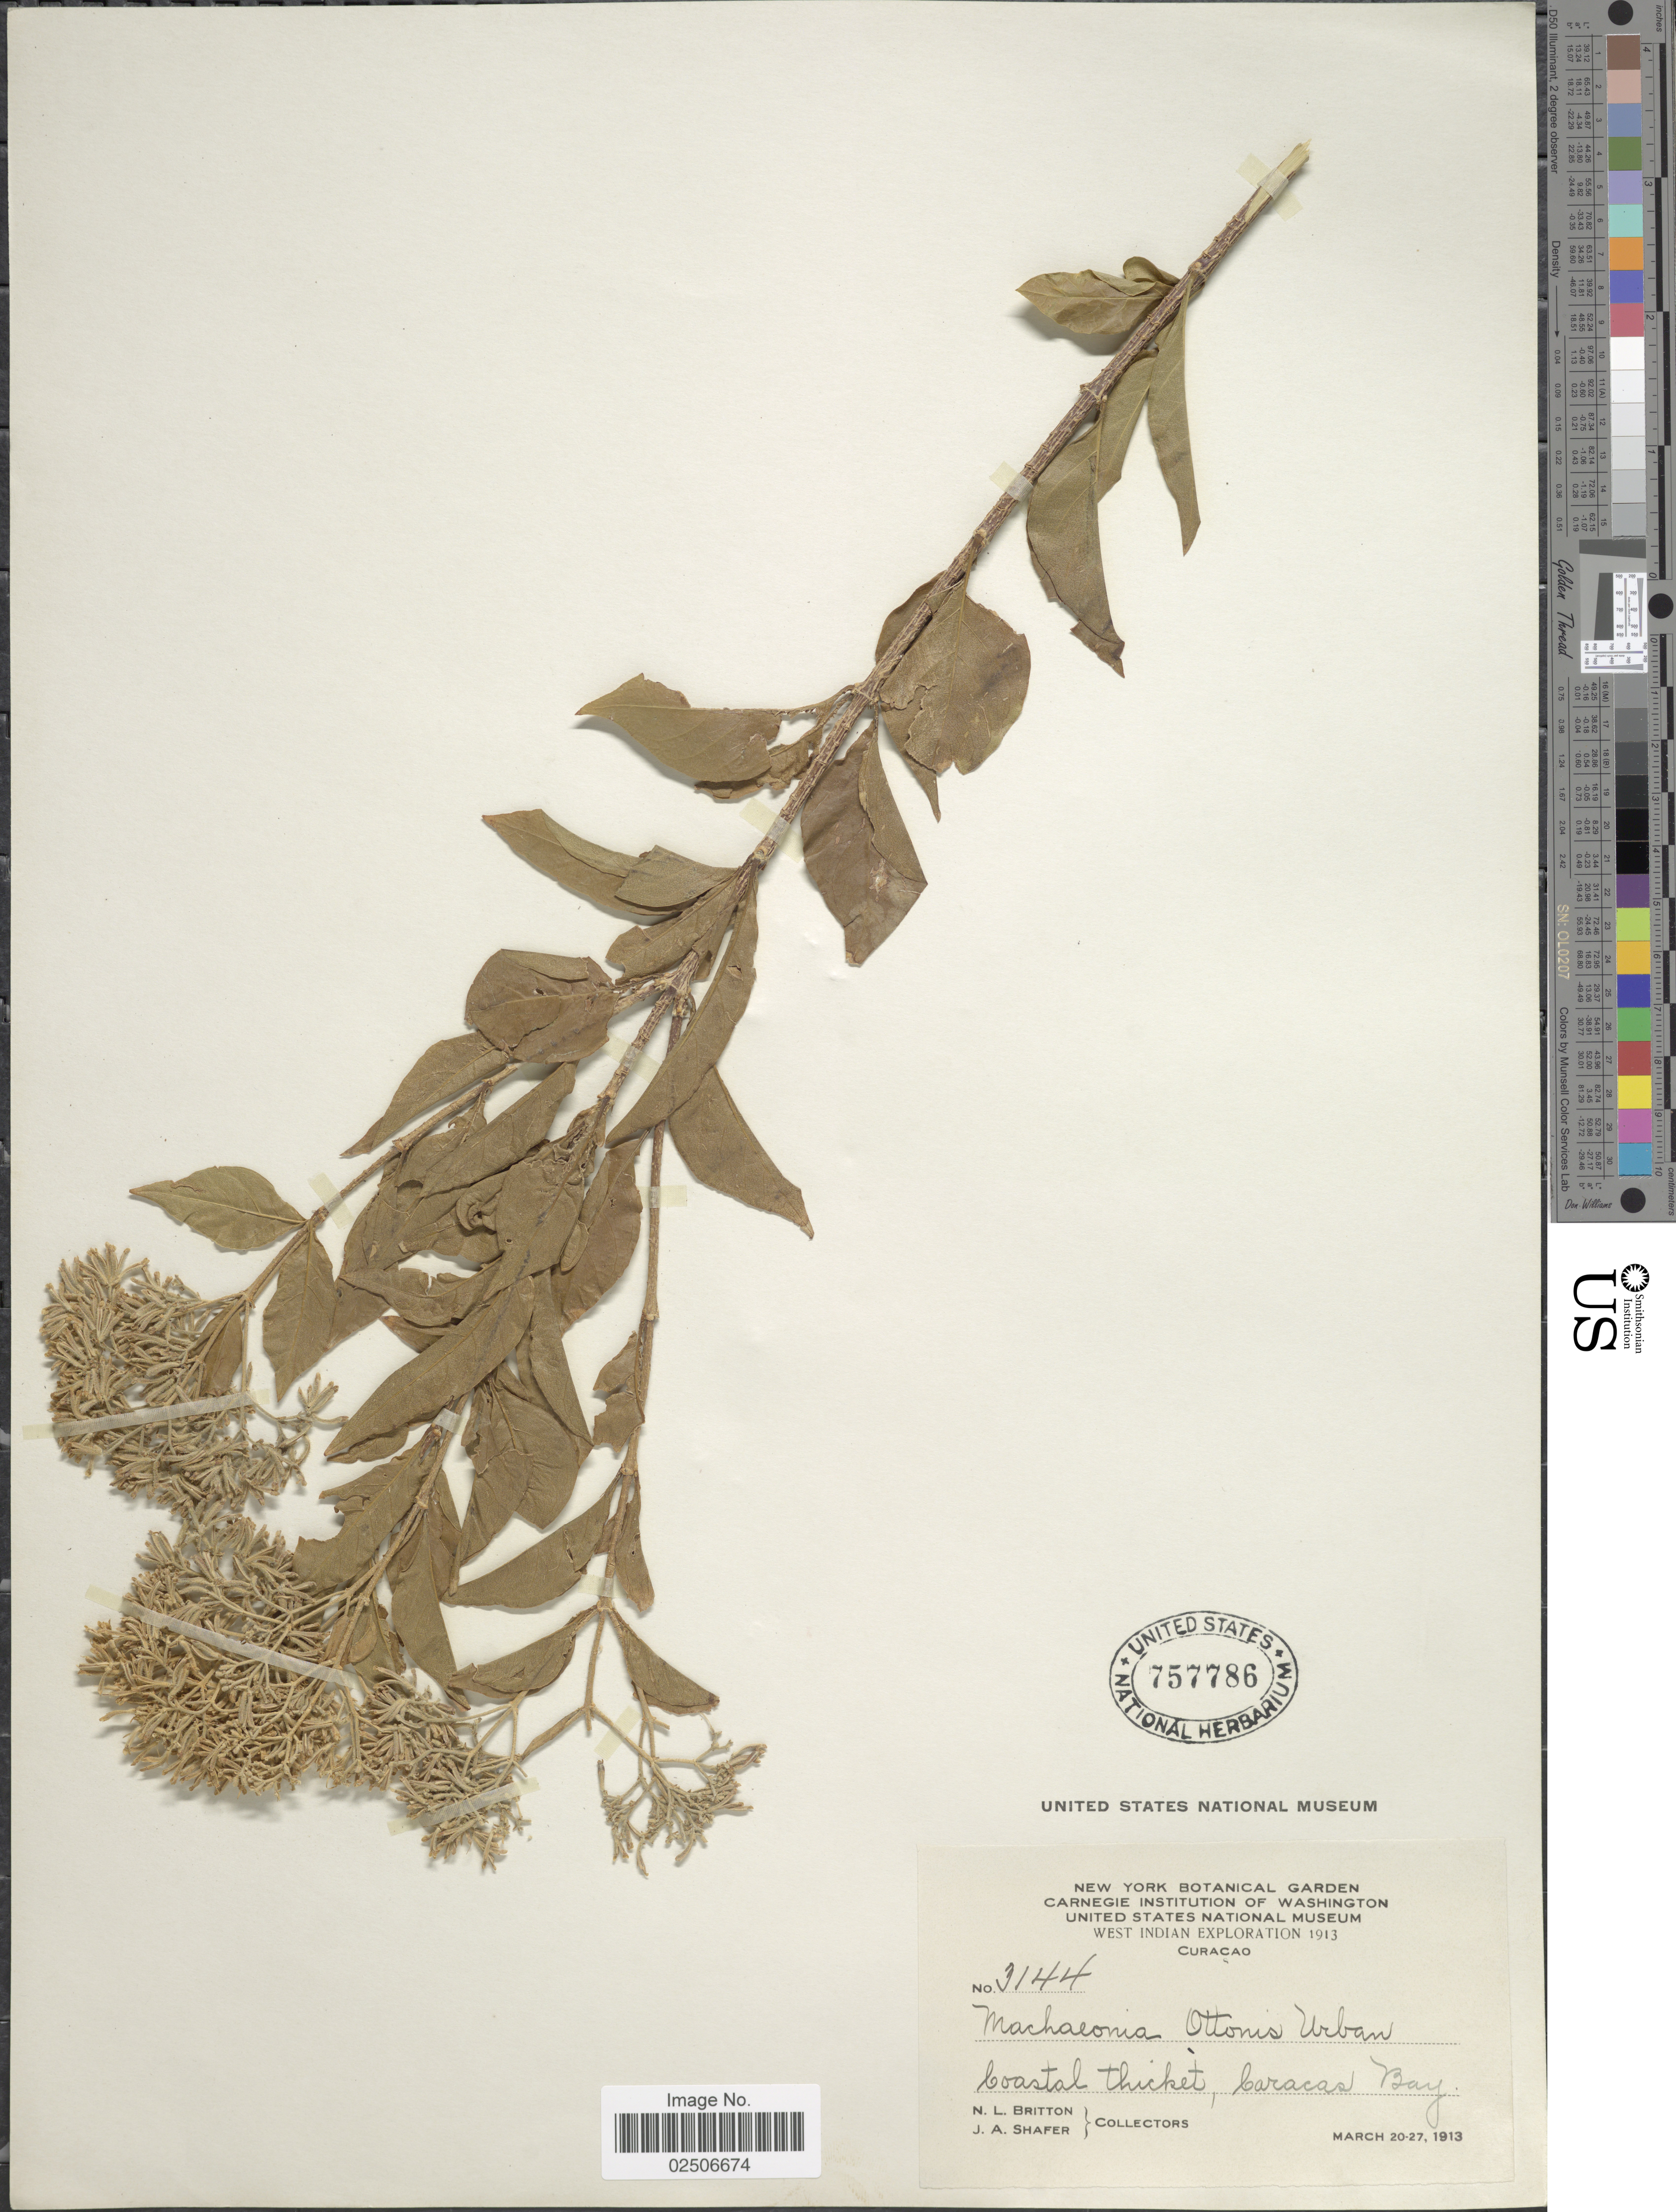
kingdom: Plantae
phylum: Tracheophyta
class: Magnoliopsida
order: Gentianales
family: Rubiaceae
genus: Machaonia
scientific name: Machaonia ottonis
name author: (K. Schum.) Urb.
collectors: N. Britton & J. A. Shafer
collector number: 3144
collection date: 1913-03-20/1913-03-27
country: Curaçao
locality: Coastal thicket, Caracas Bay, West Indian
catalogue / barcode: US 757786